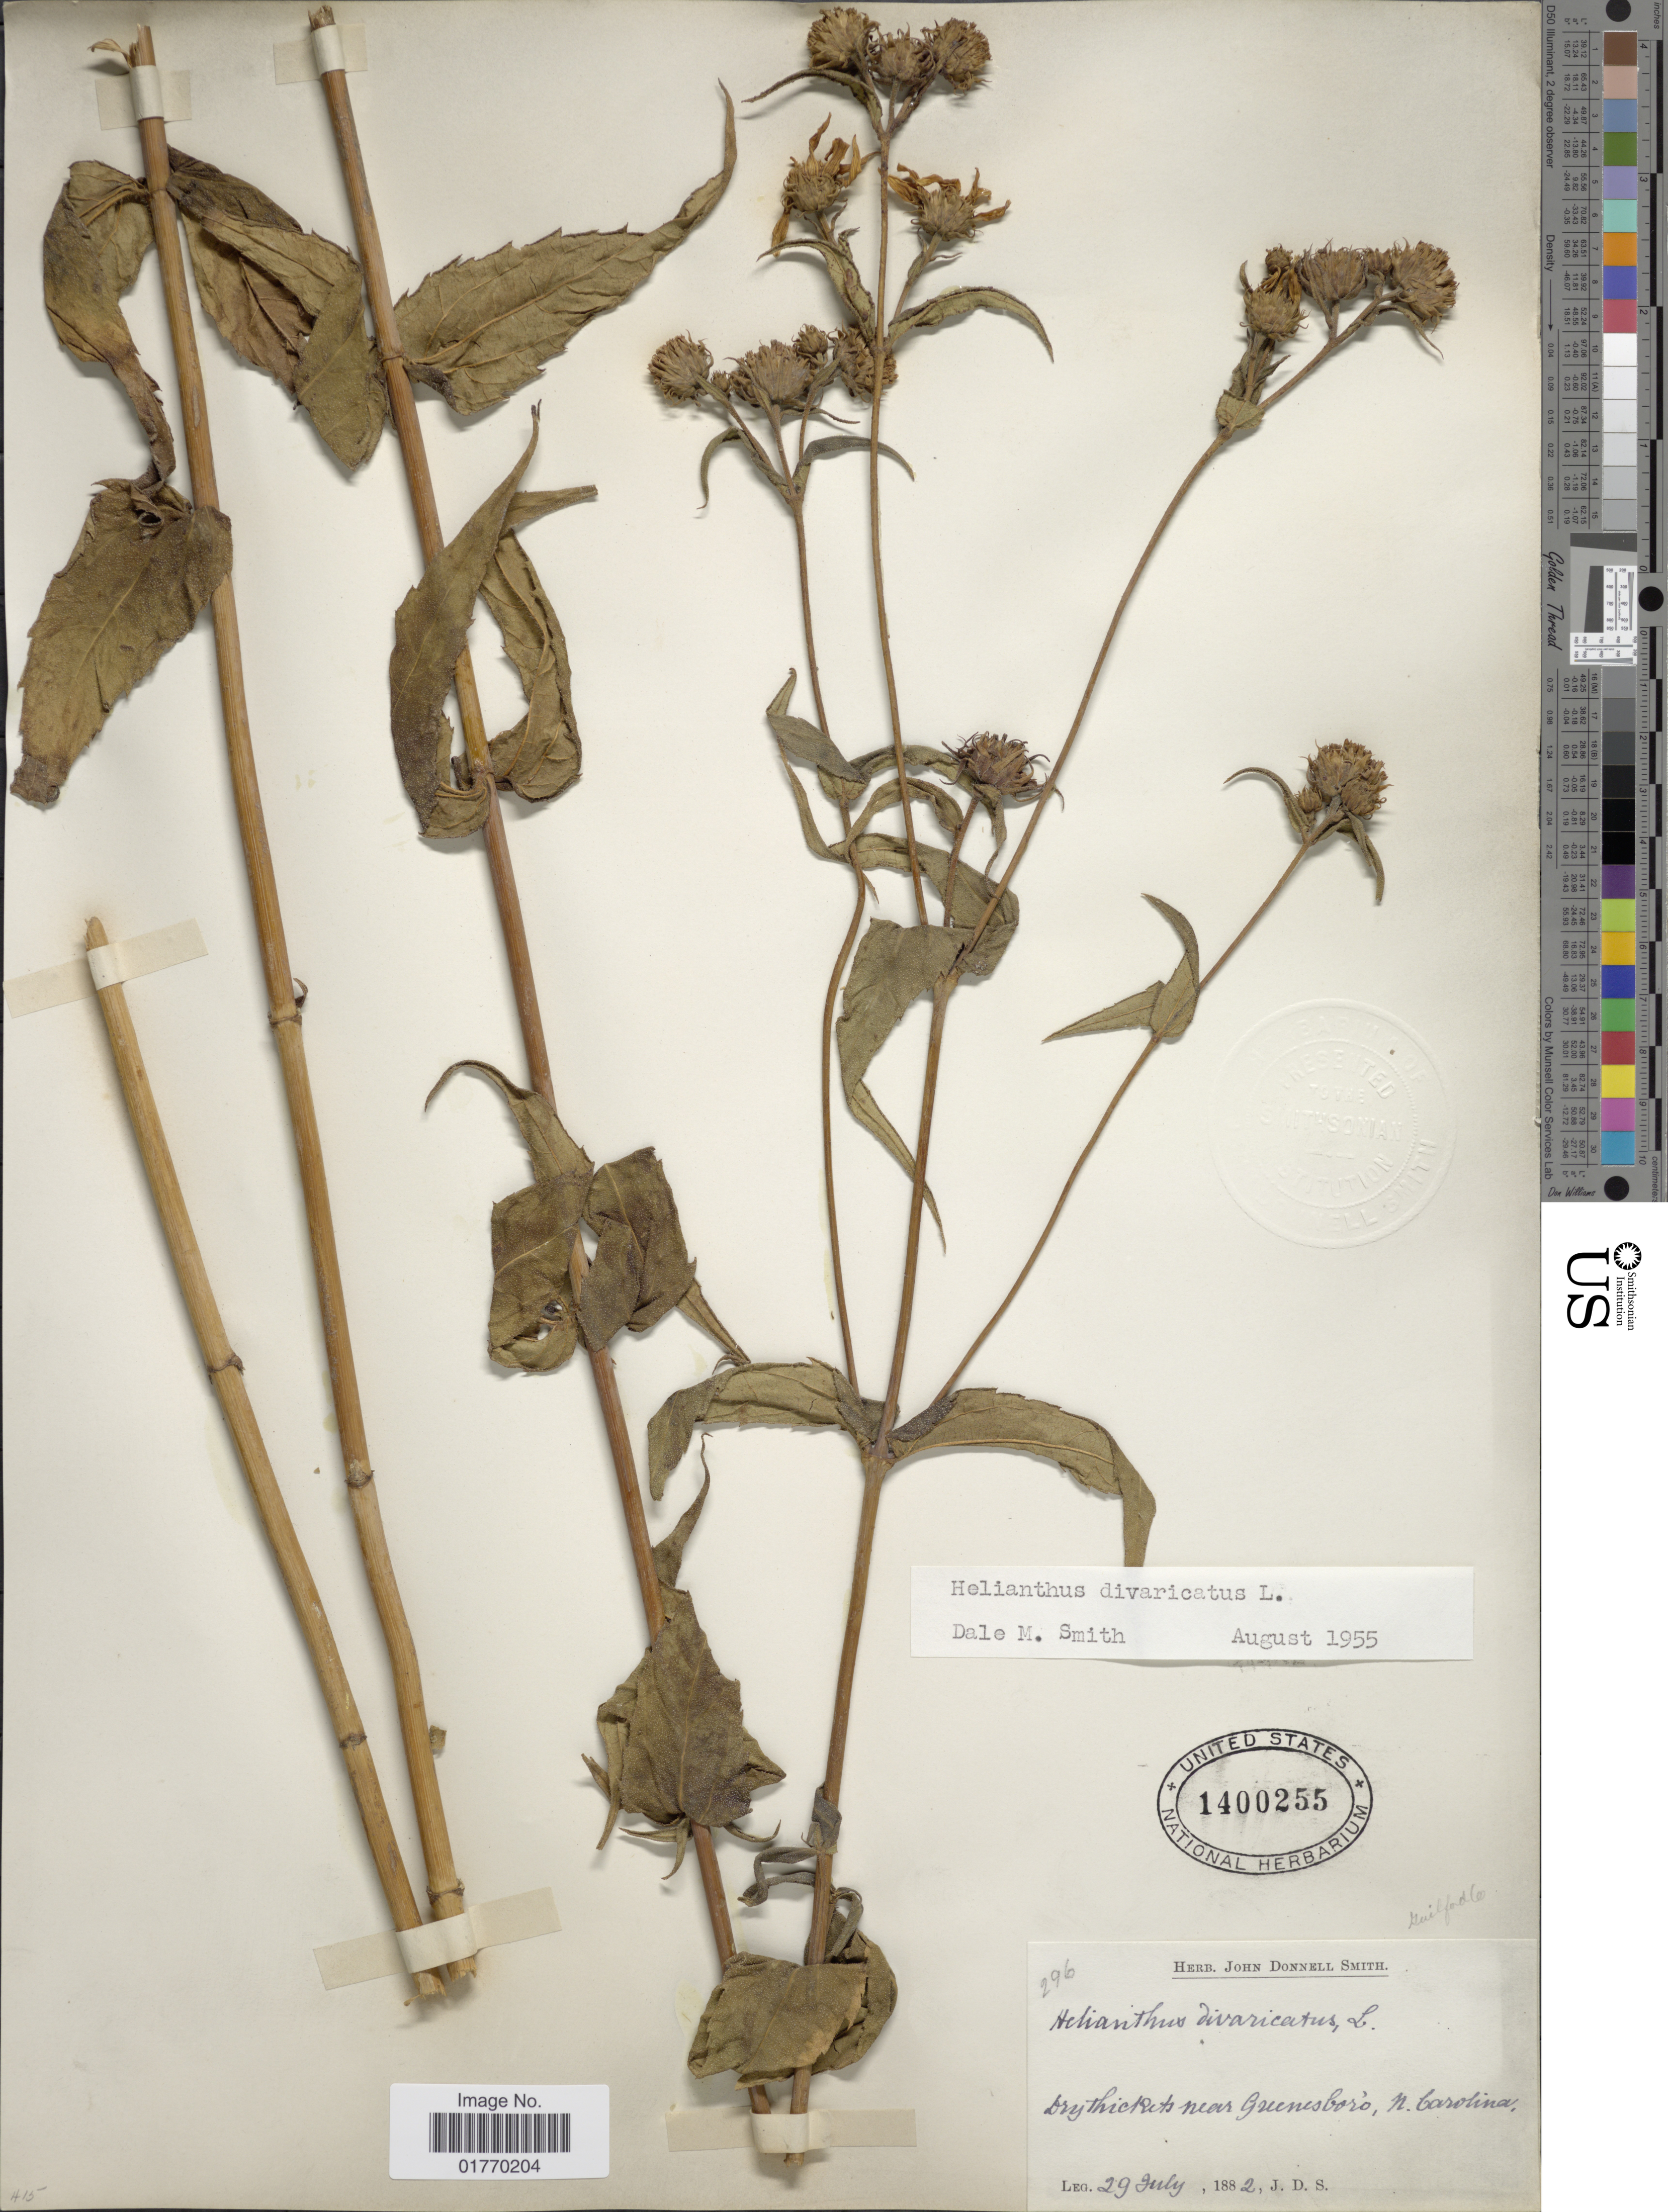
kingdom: Plantae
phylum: Tracheophyta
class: Magnoliopsida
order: Asterales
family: Asteraceae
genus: Helianthus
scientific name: Helianthus divaricatus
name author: L.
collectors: J. Donnell Smith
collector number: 296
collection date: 1882-07-29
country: United States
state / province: North Carolina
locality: Dry thickets near Greenesboro, N. Carolina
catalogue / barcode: US 1400255